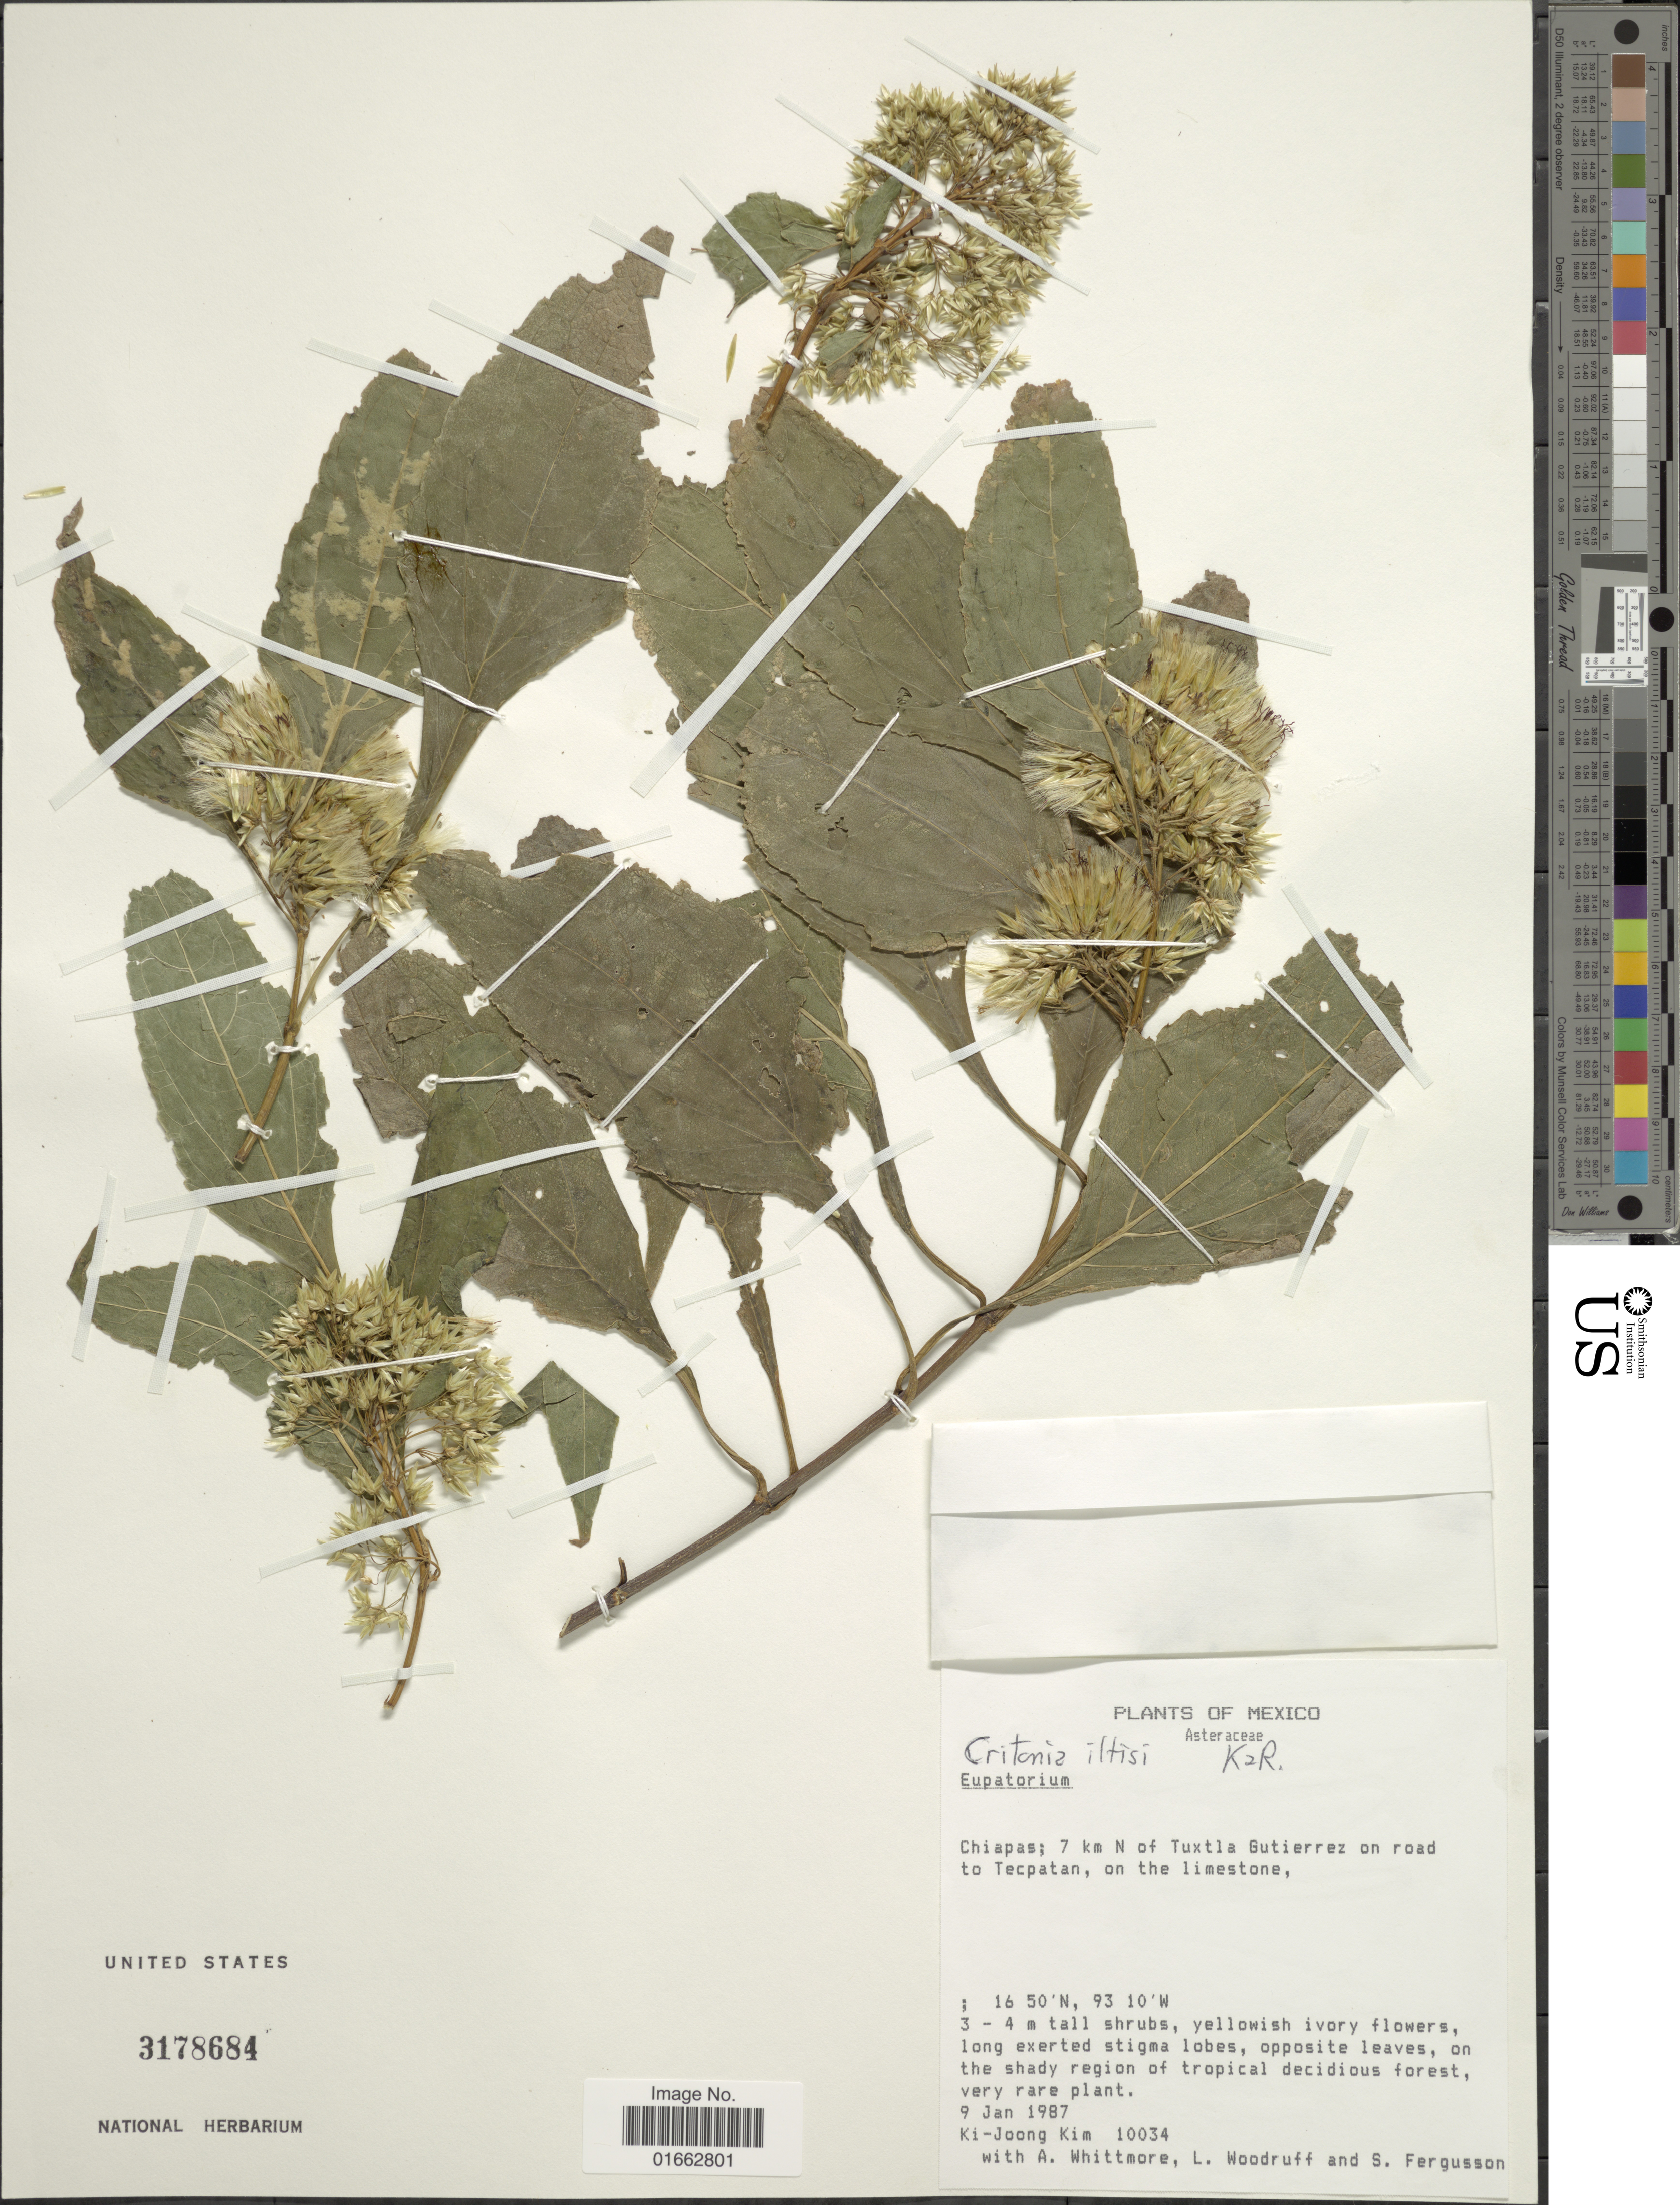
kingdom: Plantae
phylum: Tracheophyta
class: Magnoliopsida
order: Asterales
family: Asteraceae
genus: Critonia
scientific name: Critonia iltisii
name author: R.M. King & H. Rob.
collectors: K. Kim, A. Whittmore, L. Woodruff & S. Fergusson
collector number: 10034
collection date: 1987-01-09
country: Mexico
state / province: Chiapas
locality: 7 km N of Tuxtla Butierrez on road to Tecpatan, on the limestone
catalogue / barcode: US 3178684